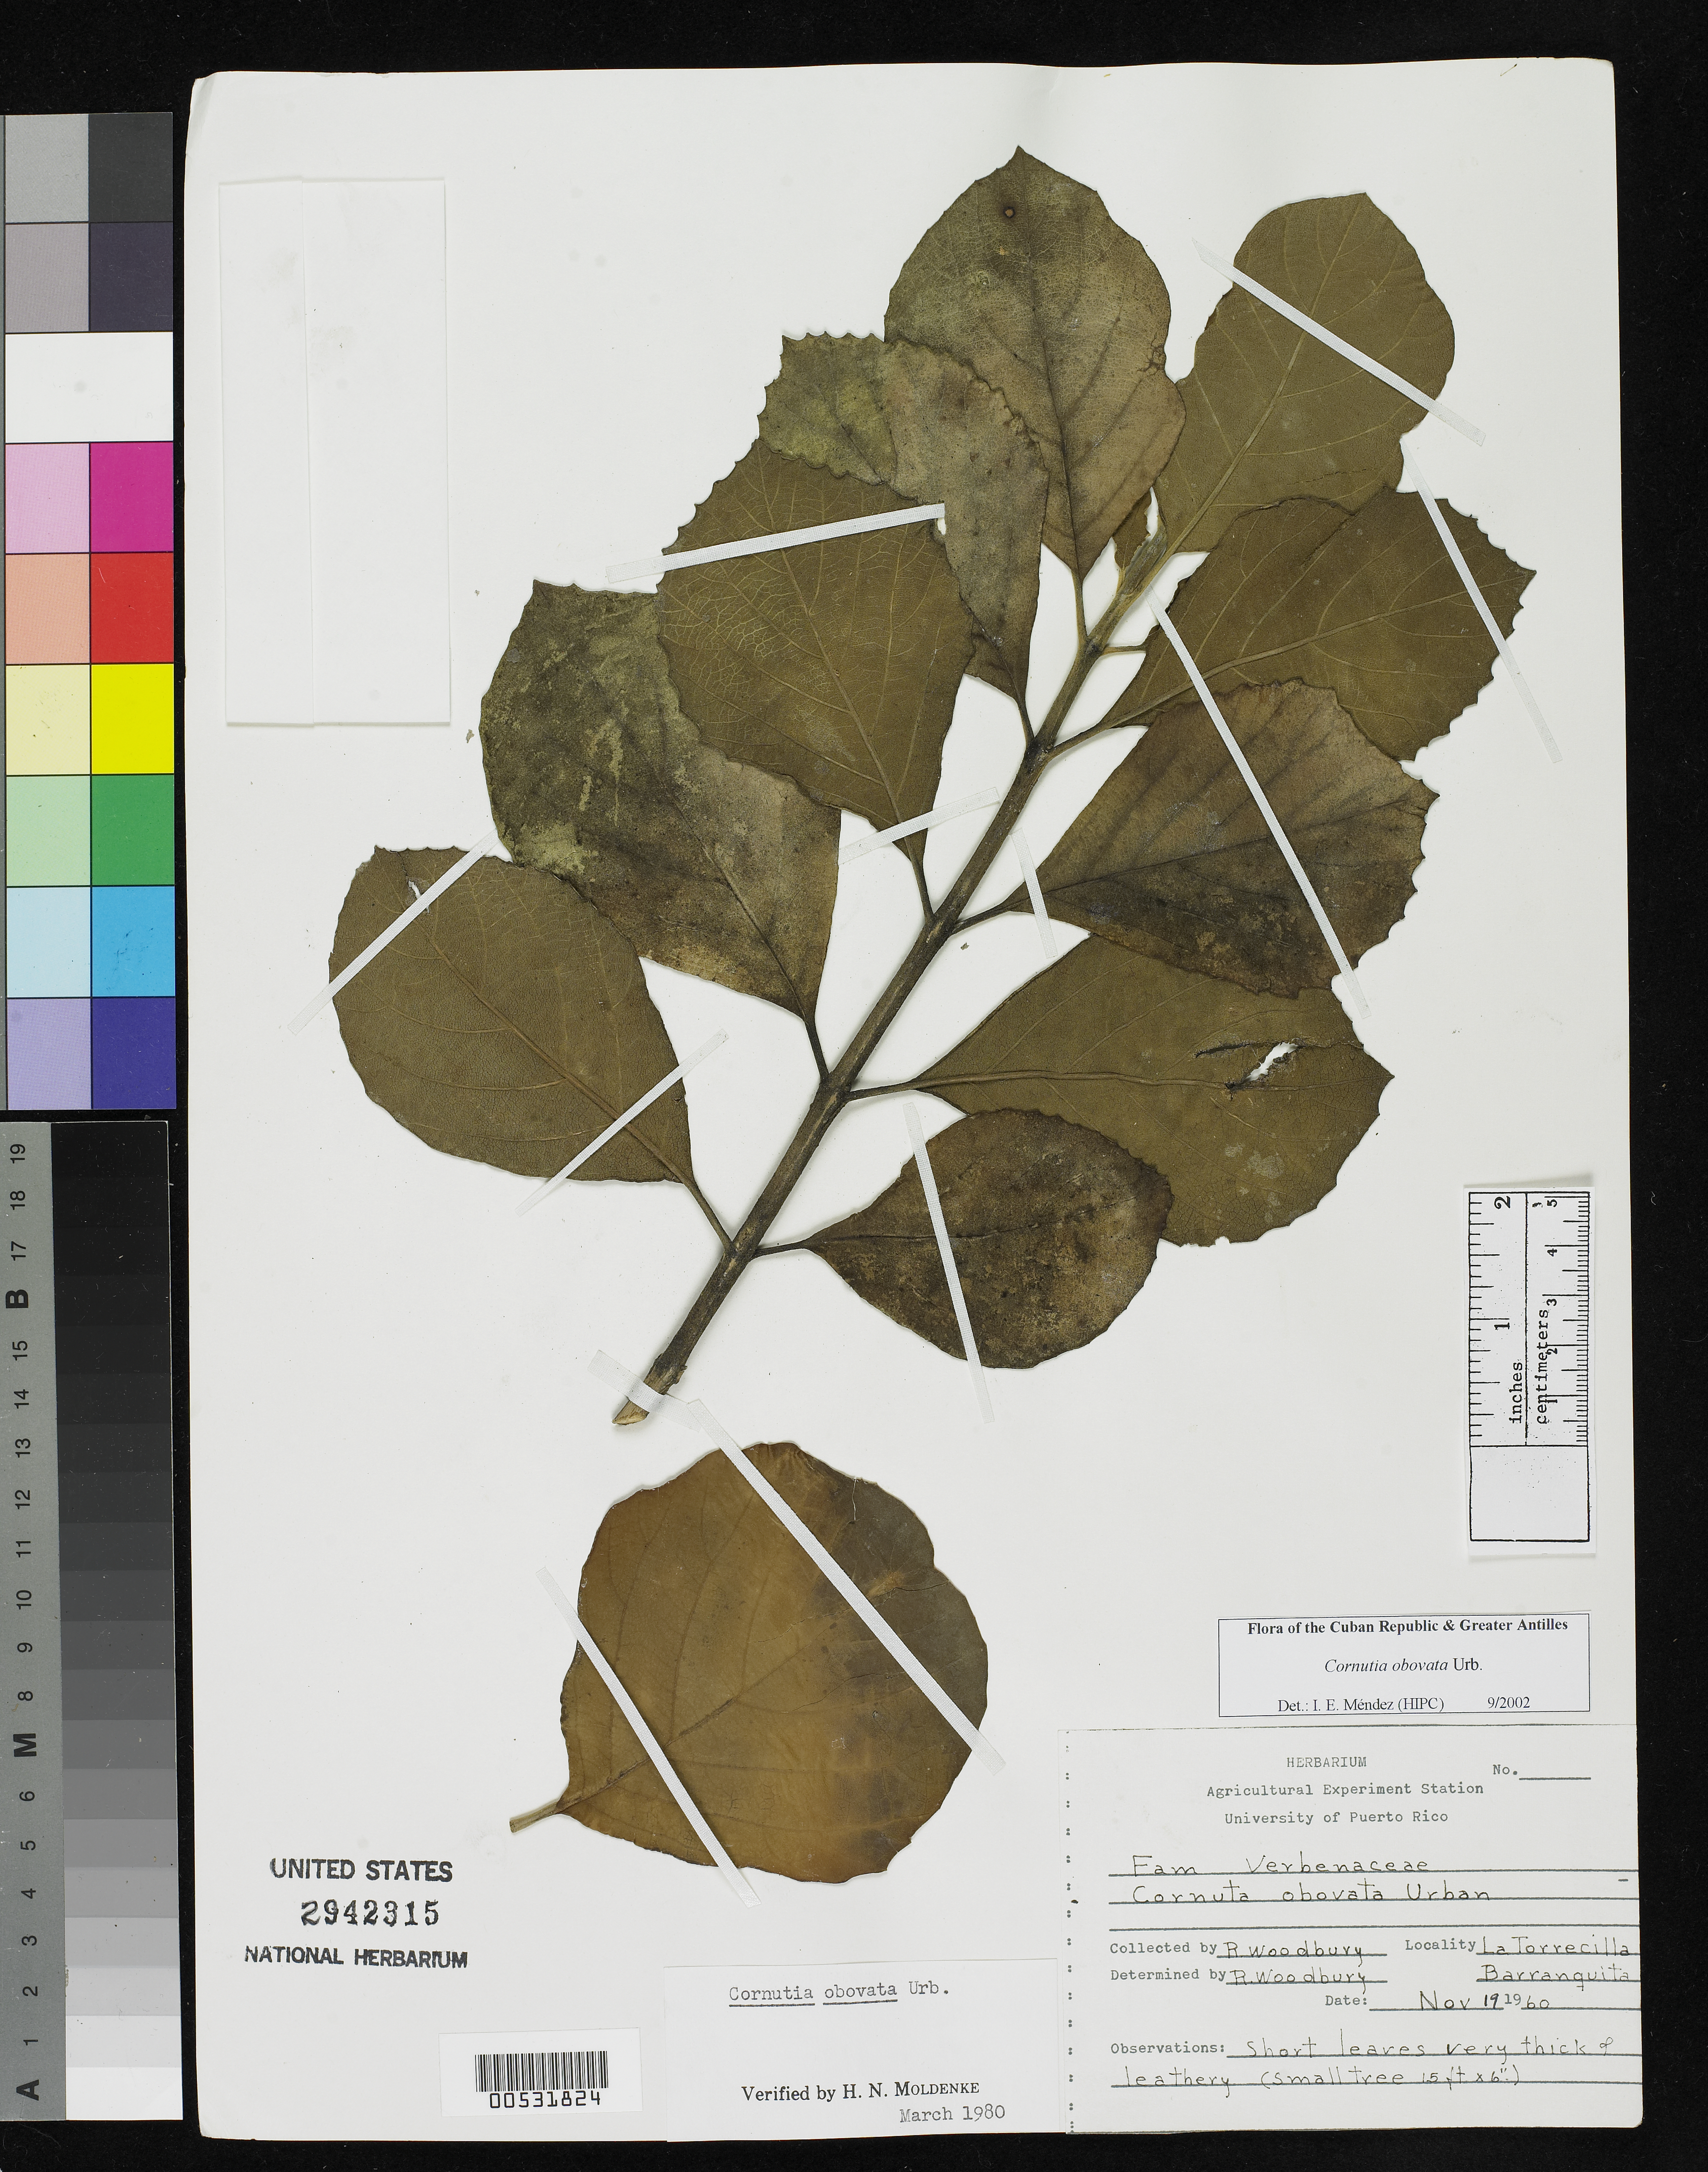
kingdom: Plantae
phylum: Tracheophyta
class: Magnoliopsida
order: Lamiales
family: Lamiaceae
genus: Cornutia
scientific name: Cornutia obovata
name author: Urb.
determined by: Moldenke, H. N.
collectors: R. O. Woodbury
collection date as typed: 19 Nov 1960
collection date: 1960-11-19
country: Puerto Rico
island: Greater Antilles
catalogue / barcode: US 2942315